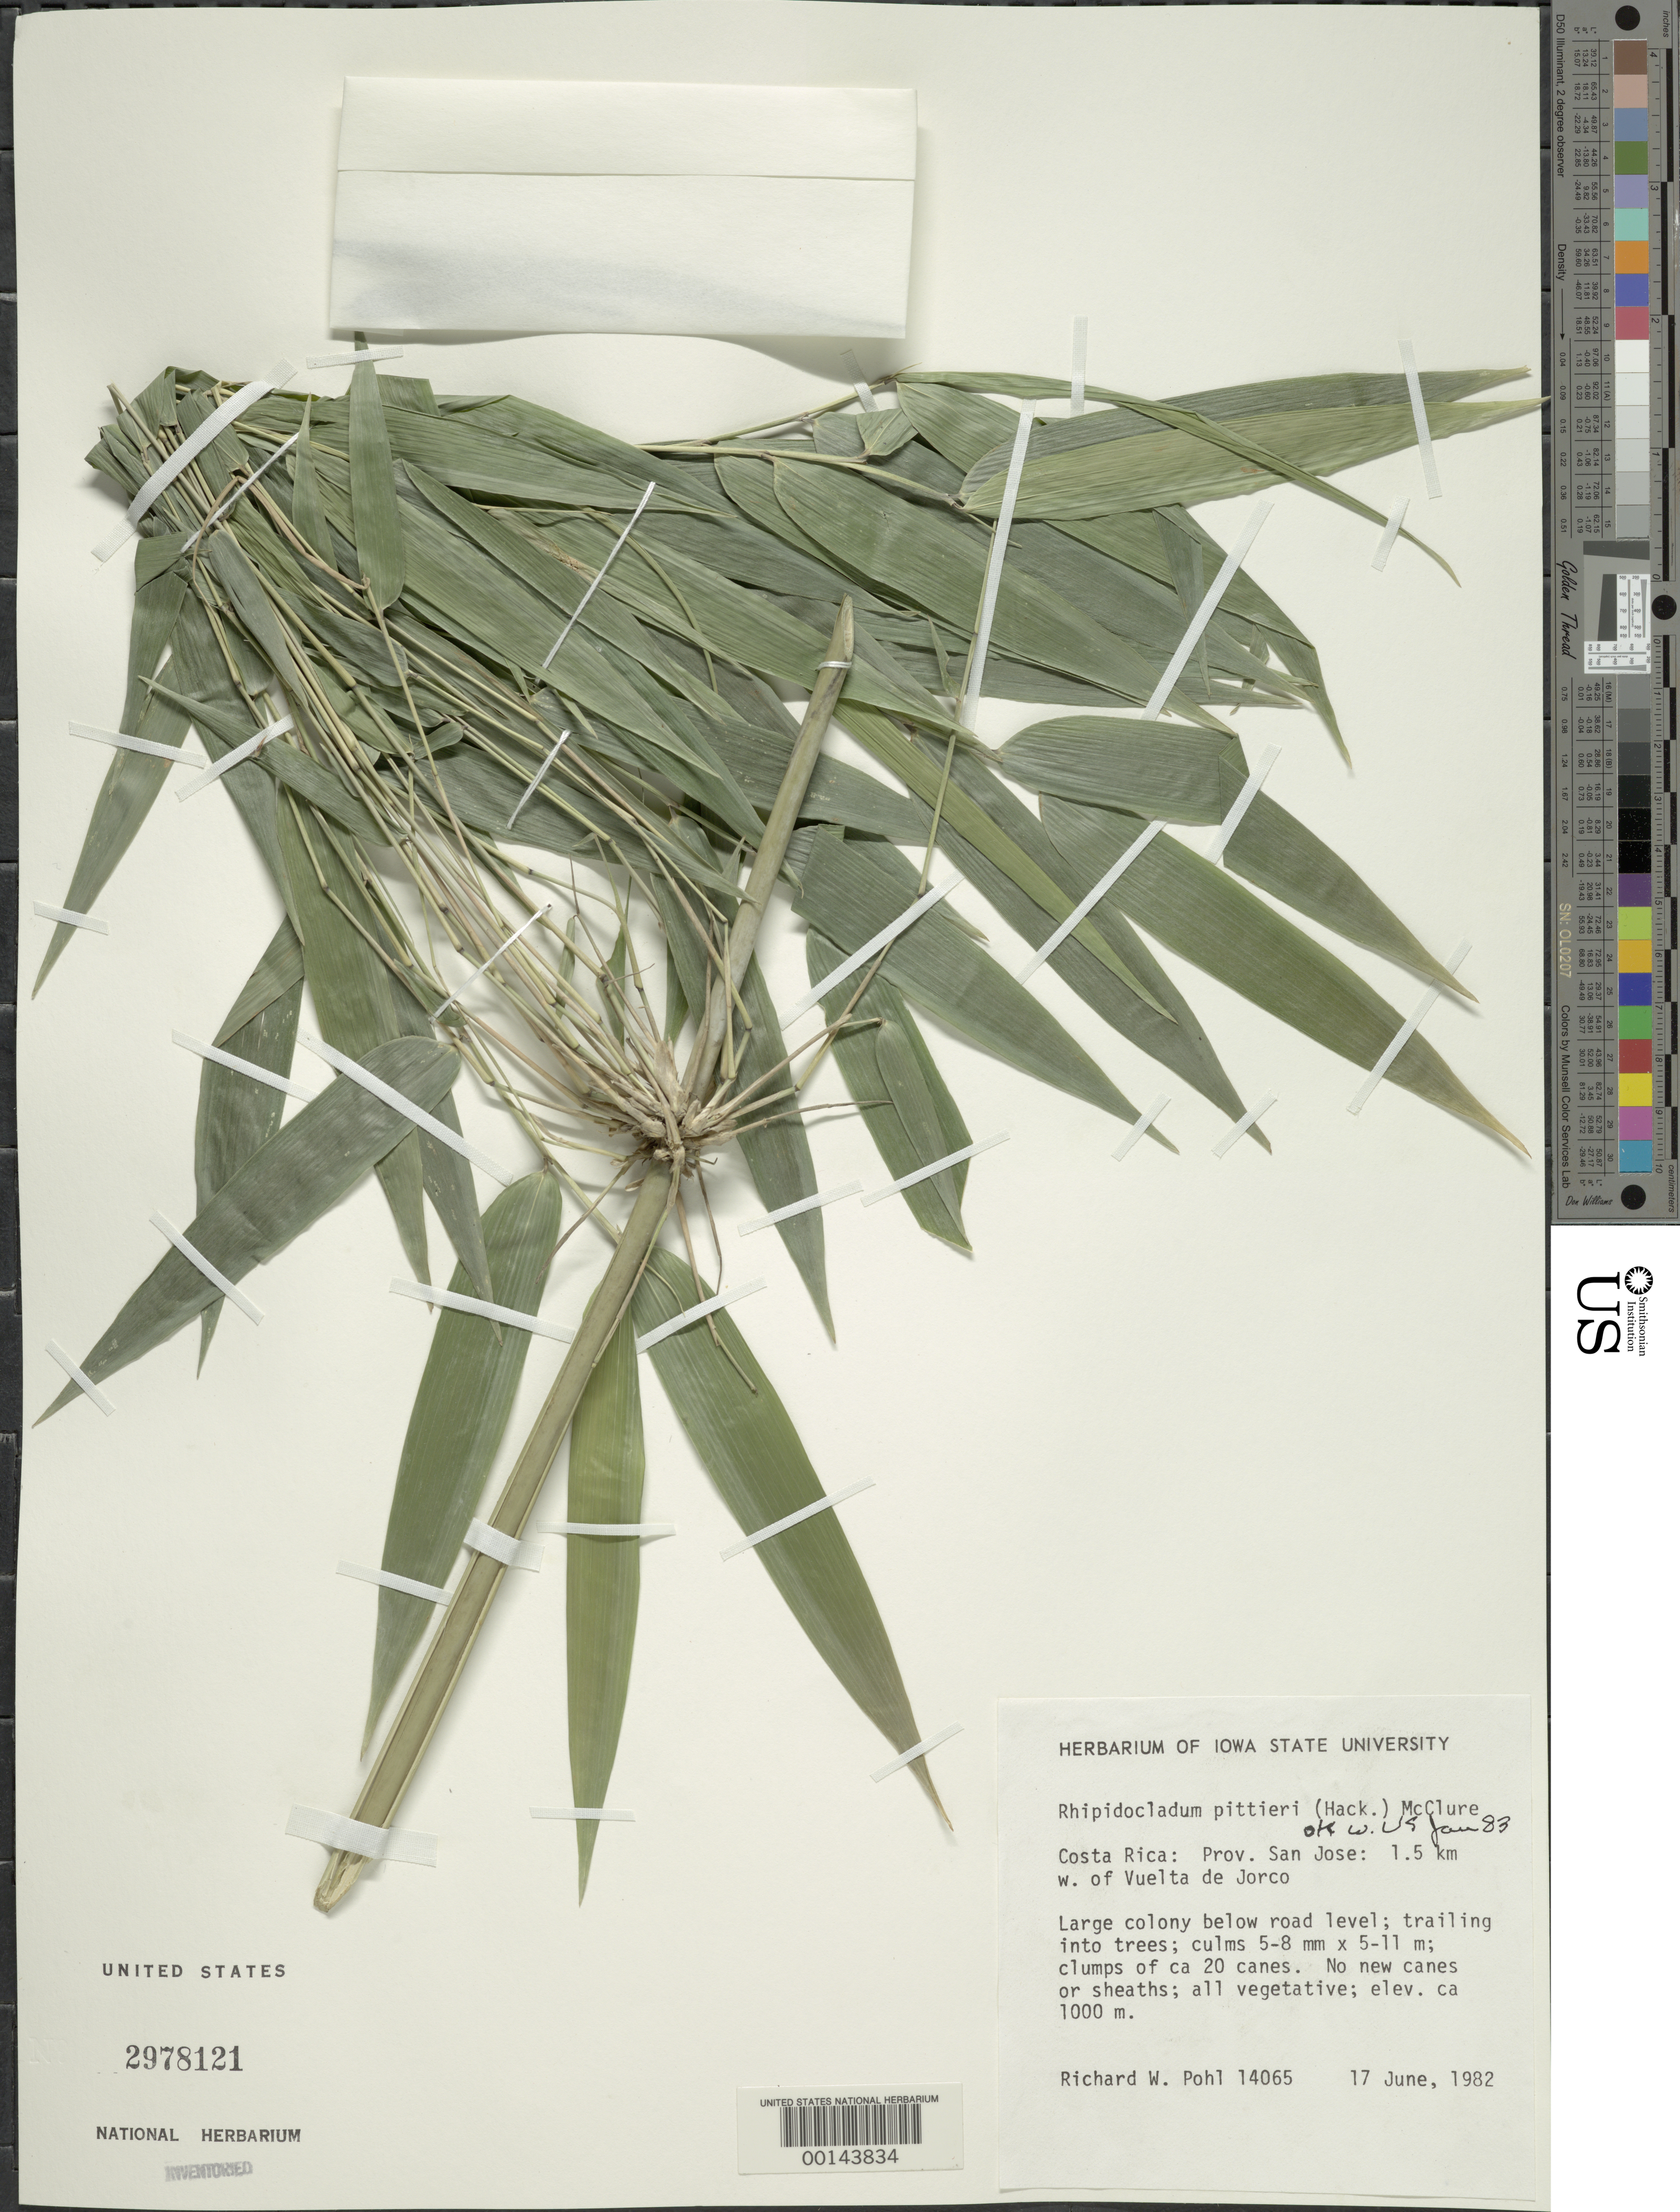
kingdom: Plantae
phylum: Tracheophyta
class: Liliopsida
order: Poales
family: Poaceae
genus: Rhipidocladum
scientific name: Rhipidocladum pittieri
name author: (J. Hack.) McClure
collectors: R. W. Pohl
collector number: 14065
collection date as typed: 17 Jun 1982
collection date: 1982-06-17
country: Costa Rica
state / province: San José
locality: W. vuelta de jorco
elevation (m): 1000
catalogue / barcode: US 2978121